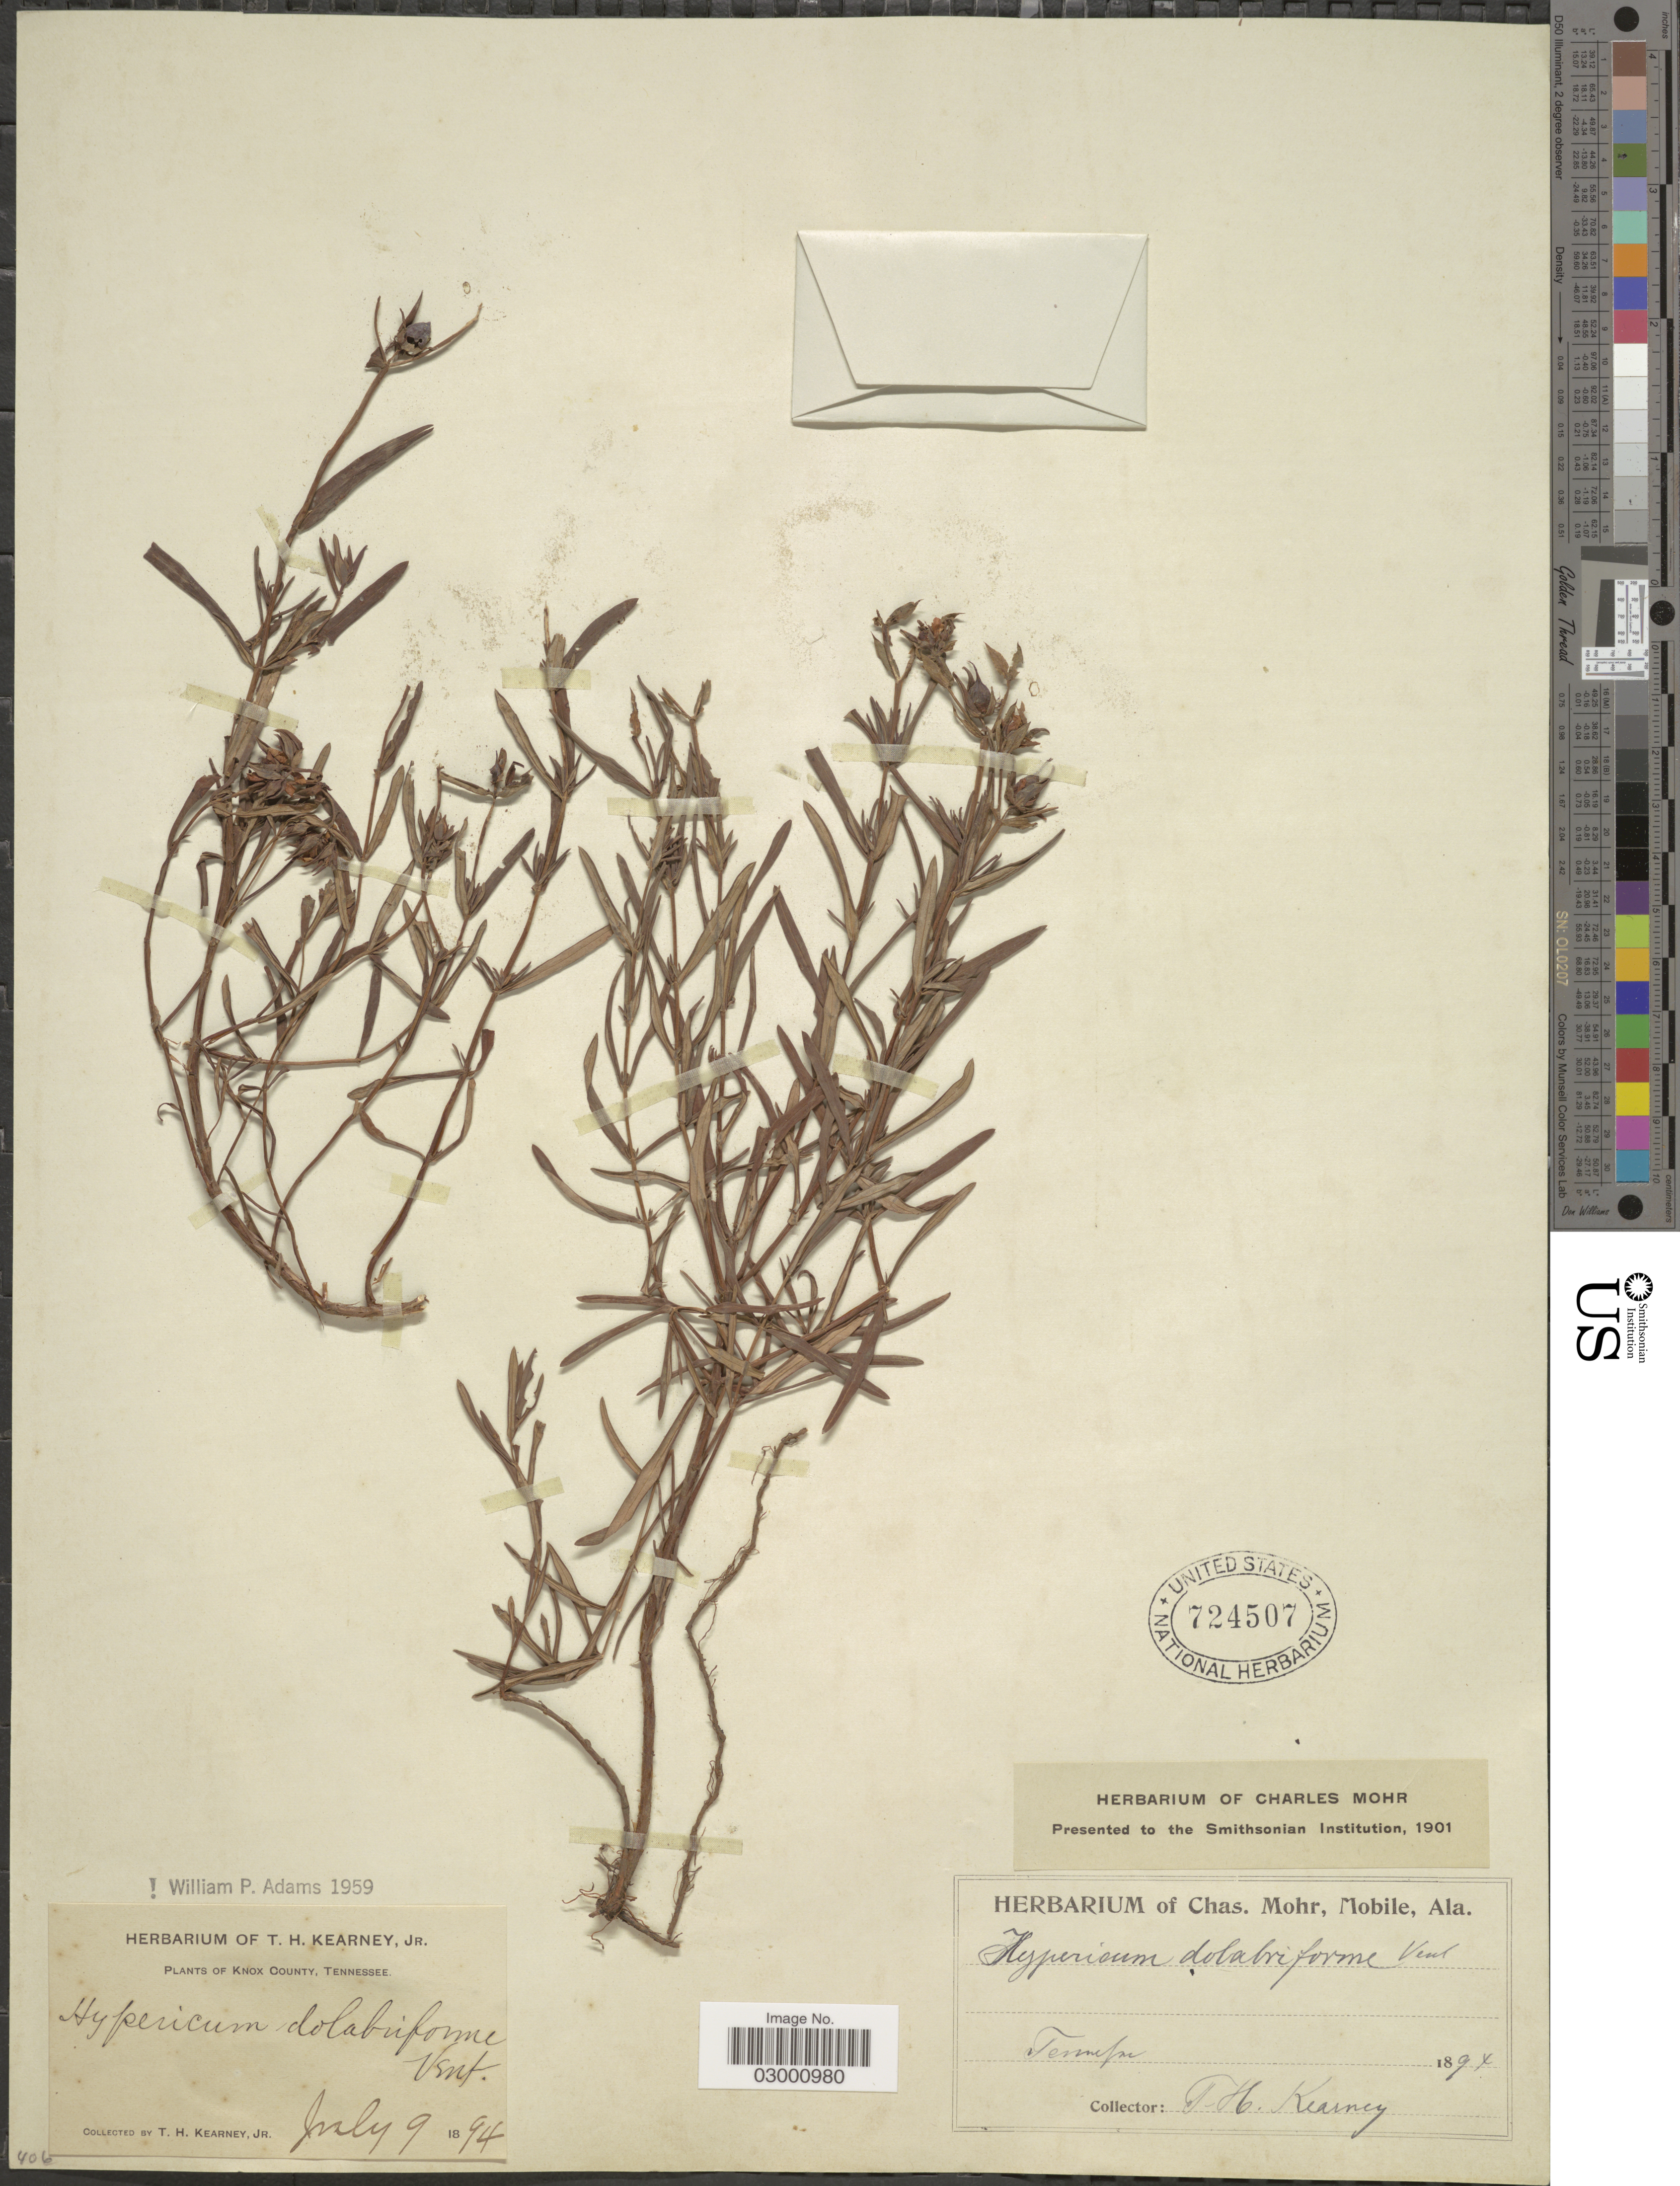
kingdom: Plantae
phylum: Tracheophyta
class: Magnoliopsida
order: Malpighiales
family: Hypericaceae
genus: Hypericum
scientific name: Hypericum dolabriforme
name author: Vent.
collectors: T. H. Kearney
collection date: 1894-07-09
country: United States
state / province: Tennessee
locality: Knox County.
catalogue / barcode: US 724507